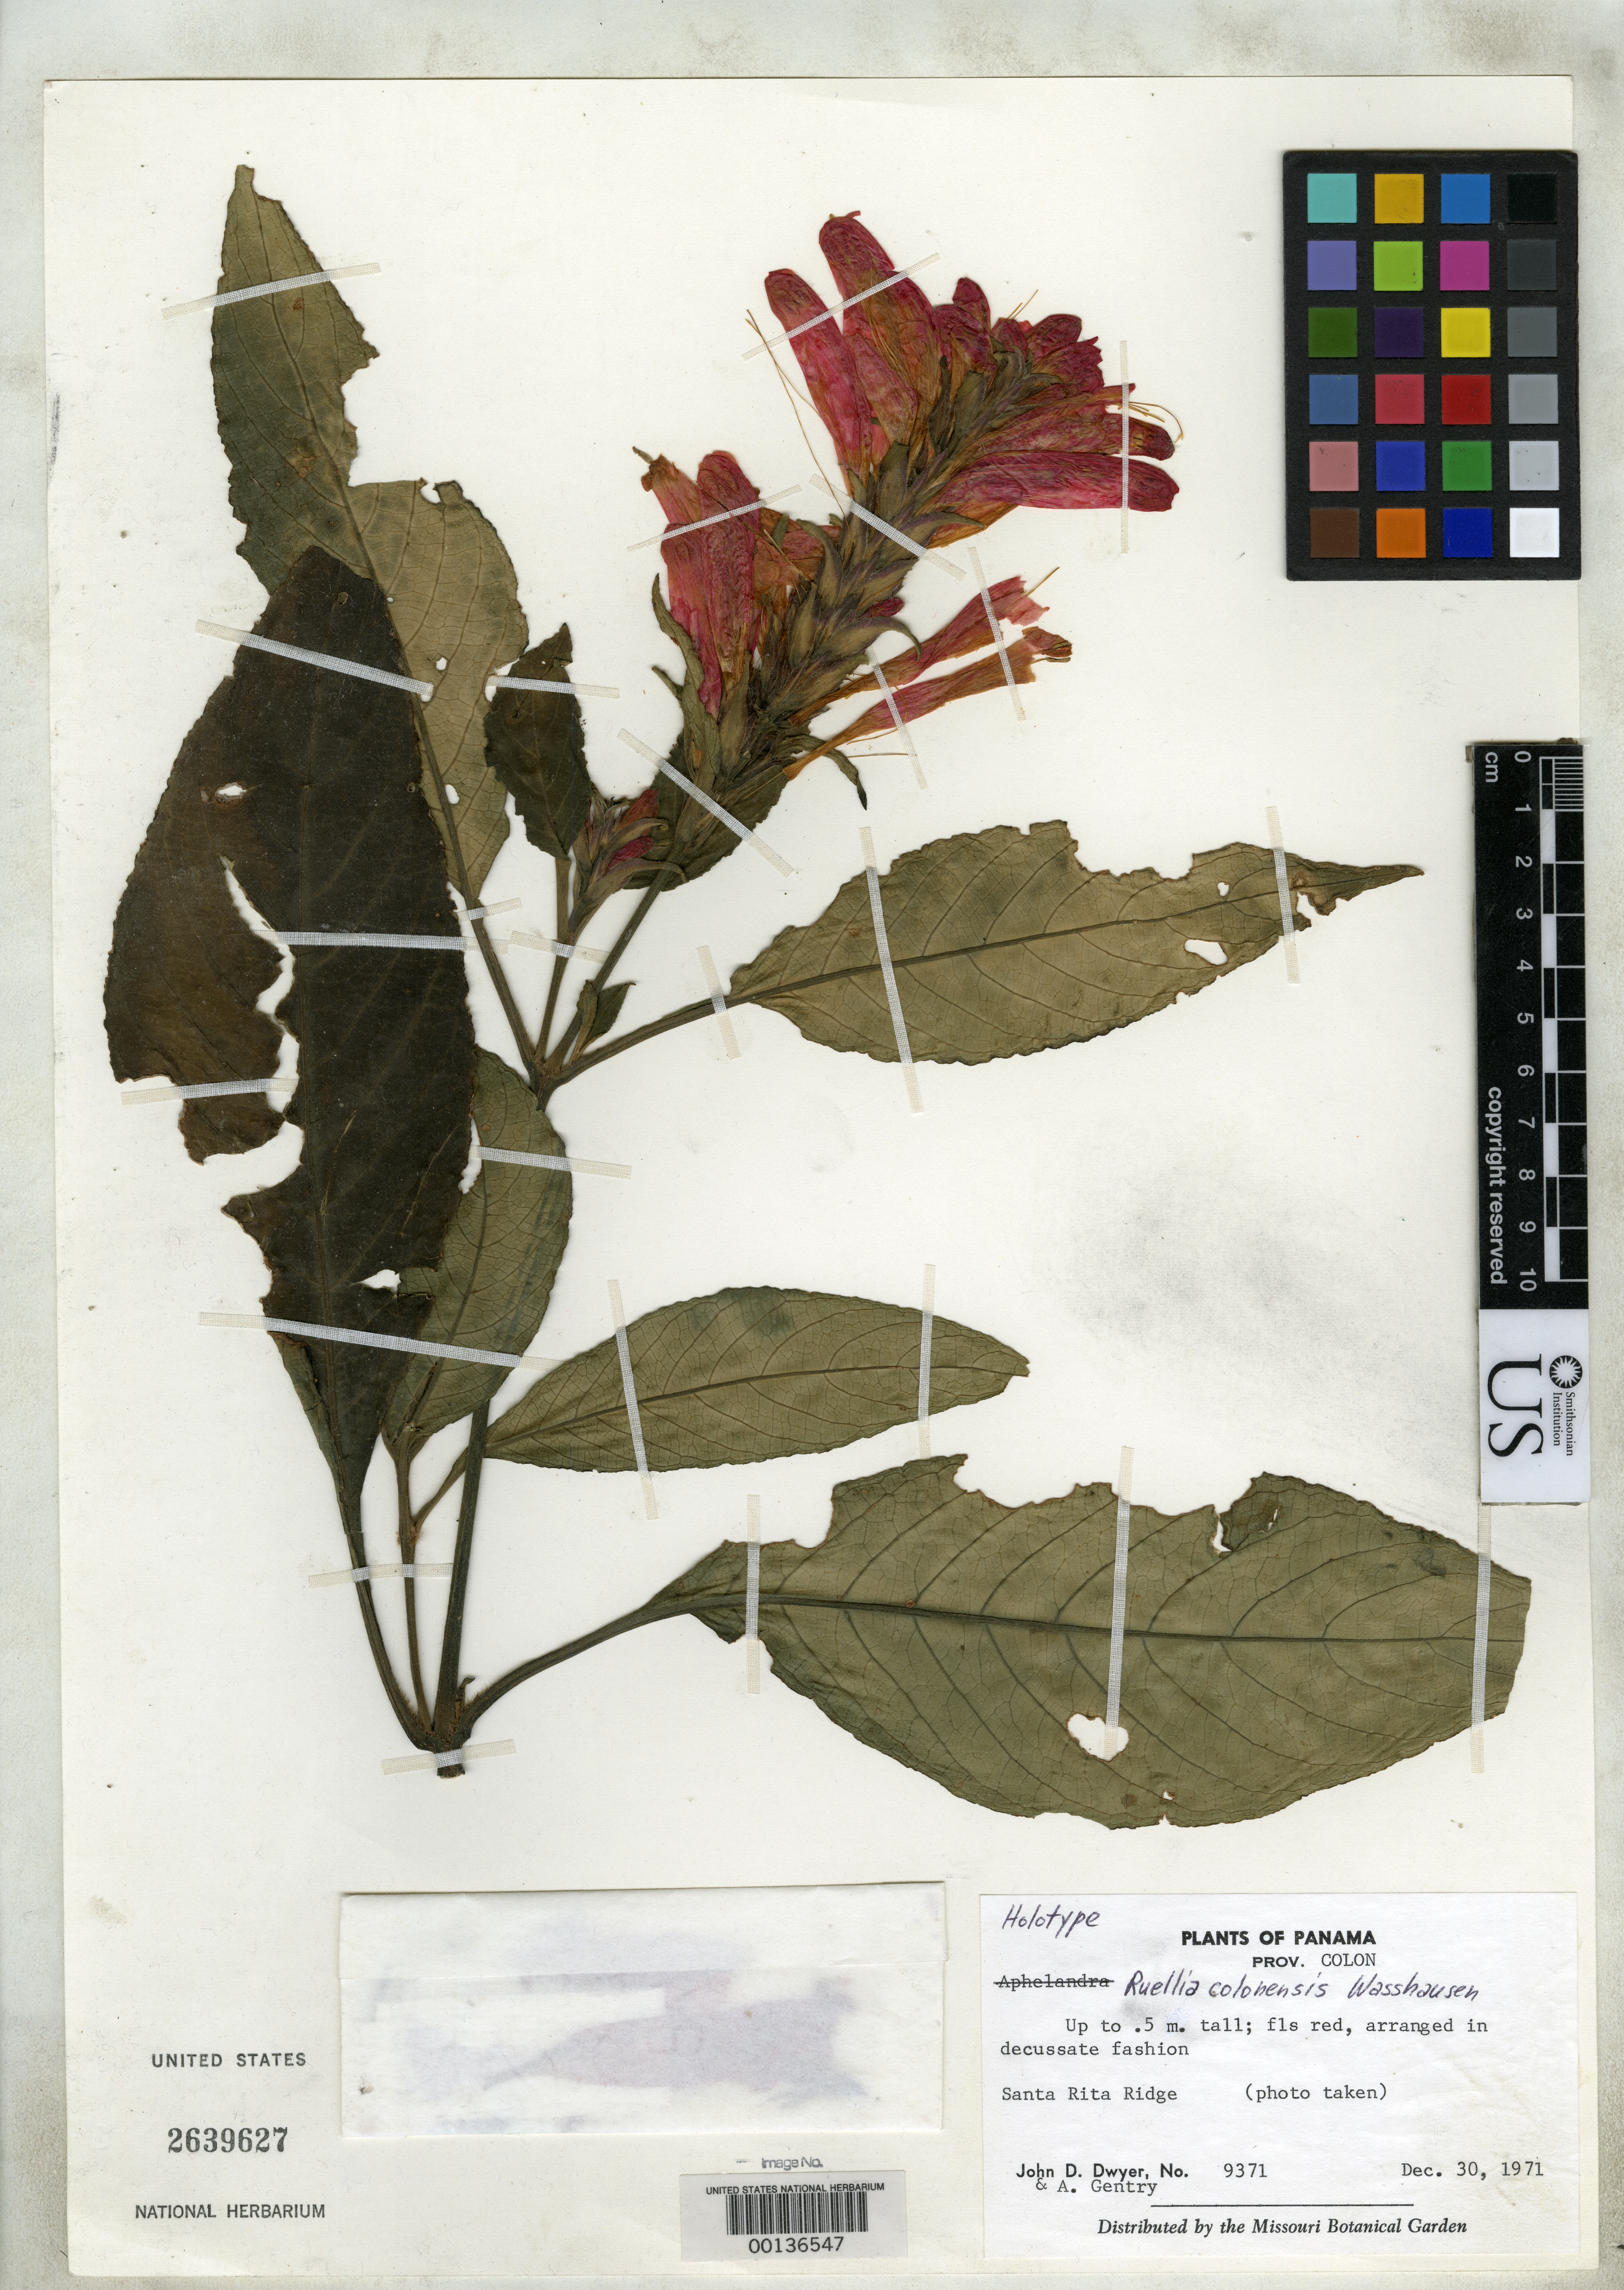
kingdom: Plantae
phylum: Tracheophyta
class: Magnoliopsida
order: Lamiales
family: Acanthaceae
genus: Ruellia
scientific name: Ruellia colonensis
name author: Wassh.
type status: Holotype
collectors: J. D. Dwyer & H. S. Gentry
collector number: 9371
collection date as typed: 30 Dec 1971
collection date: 1971-12-30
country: Panama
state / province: Colón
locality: Santa Rita Ridge.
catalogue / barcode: US 2639627